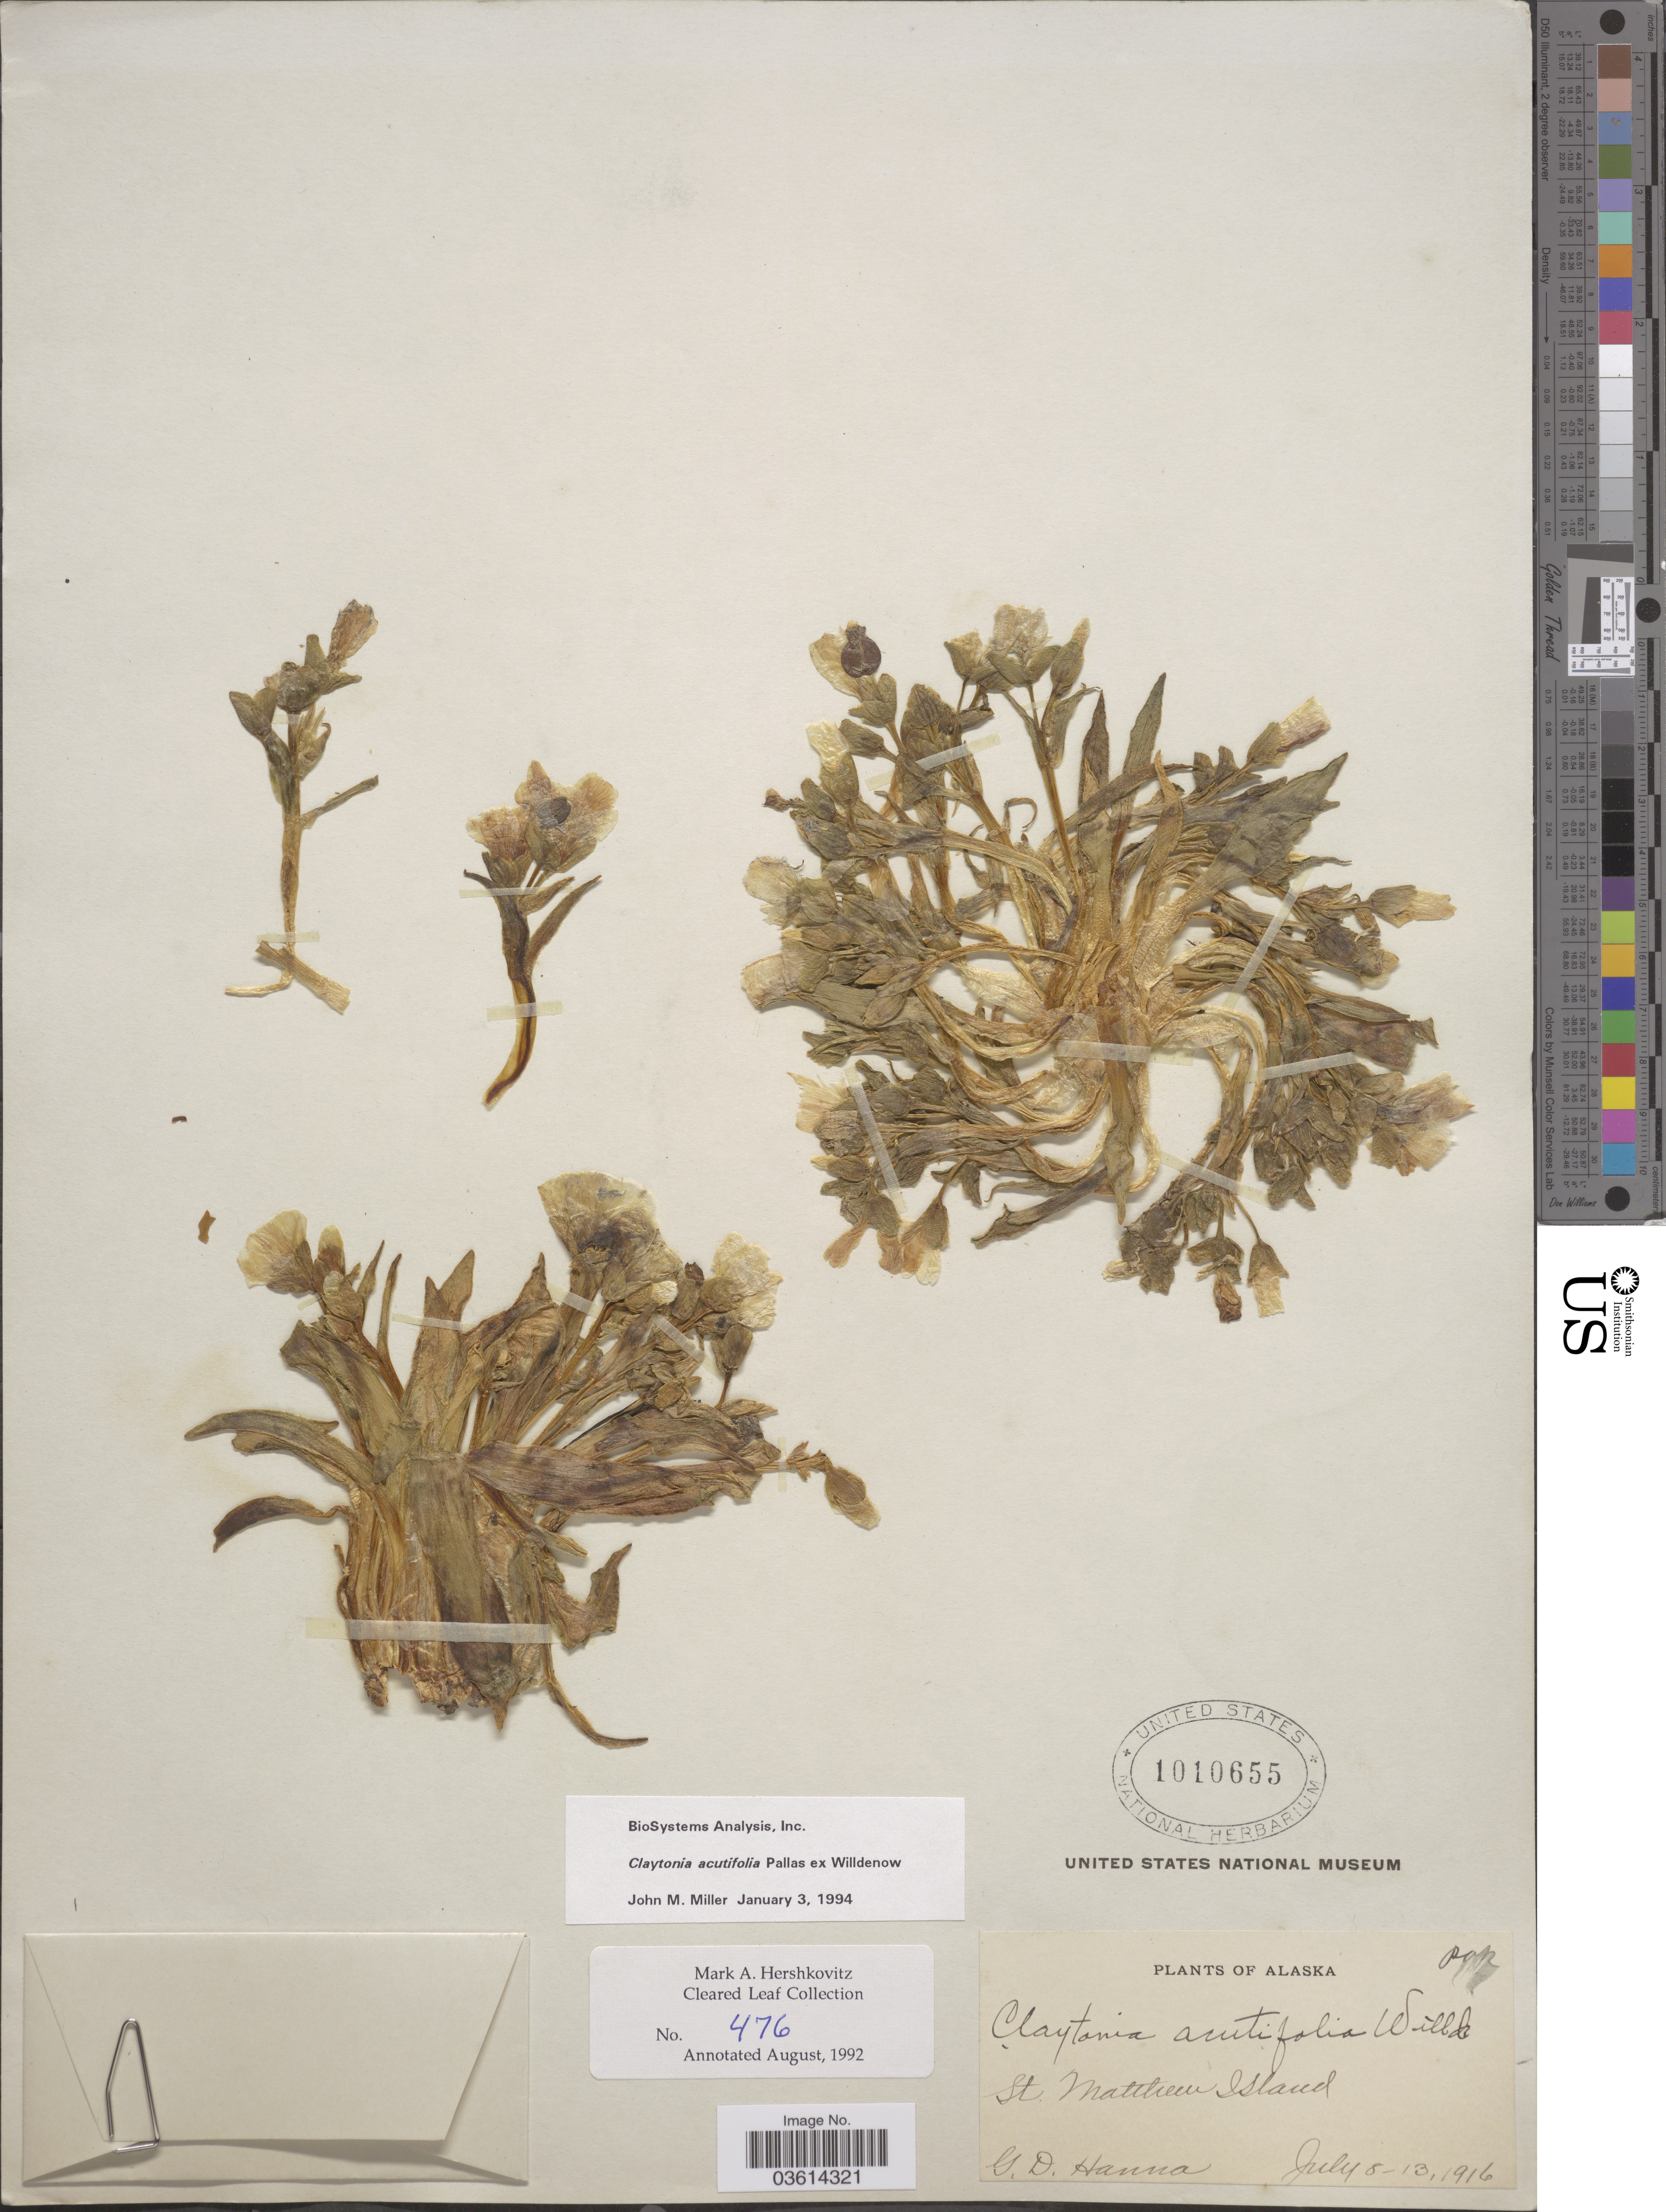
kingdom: Plantae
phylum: Tracheophyta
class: Magnoliopsida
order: Caryophyllales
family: Montiaceae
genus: Claytonia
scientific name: Claytonia acutifolia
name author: Pall. ex Willd.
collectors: G. D. Hanna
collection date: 1916-07-08/1916-07-13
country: United States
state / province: Alaska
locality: St. Matthew Island.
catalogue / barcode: US 1010655